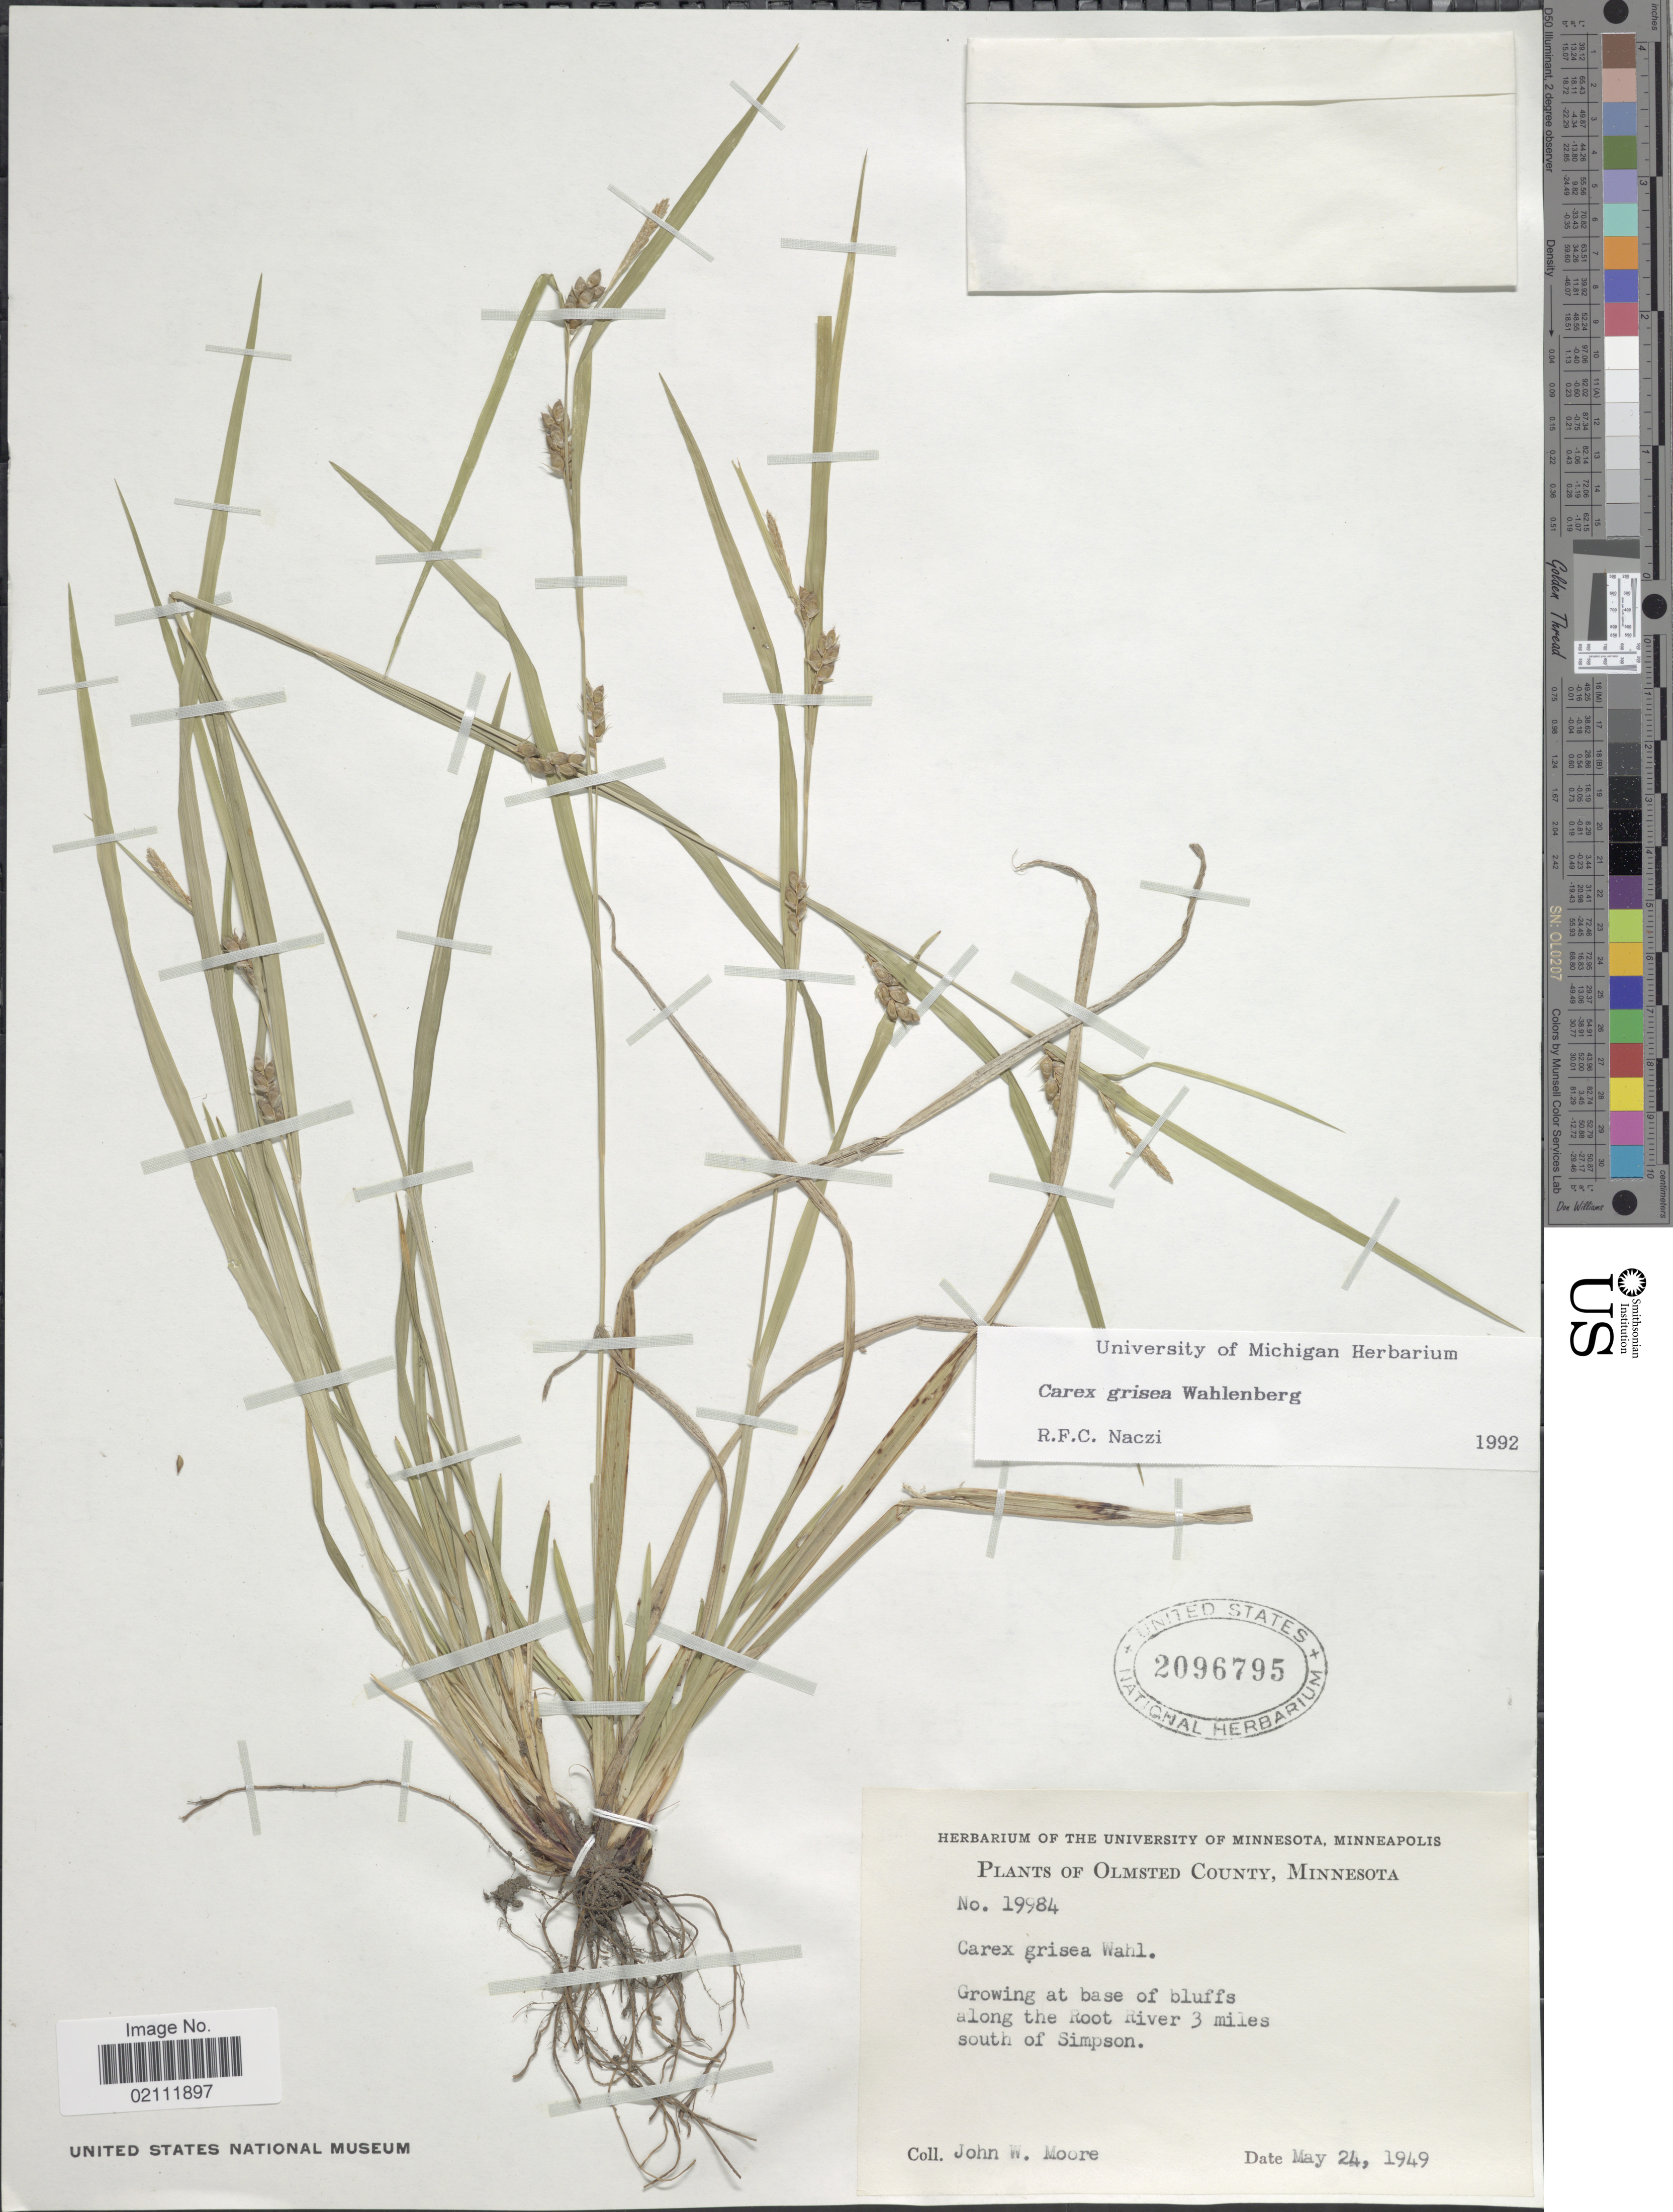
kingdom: Plantae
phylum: Tracheophyta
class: Liliopsida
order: Poales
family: Cyperaceae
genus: Carex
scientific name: Carex grisea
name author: Wahlenb.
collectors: J. Moore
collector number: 19984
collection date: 1949-05-24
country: United States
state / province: Minnesota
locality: Olmsted County, along the Root River 3 miles south of Simpson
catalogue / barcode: US 2096795